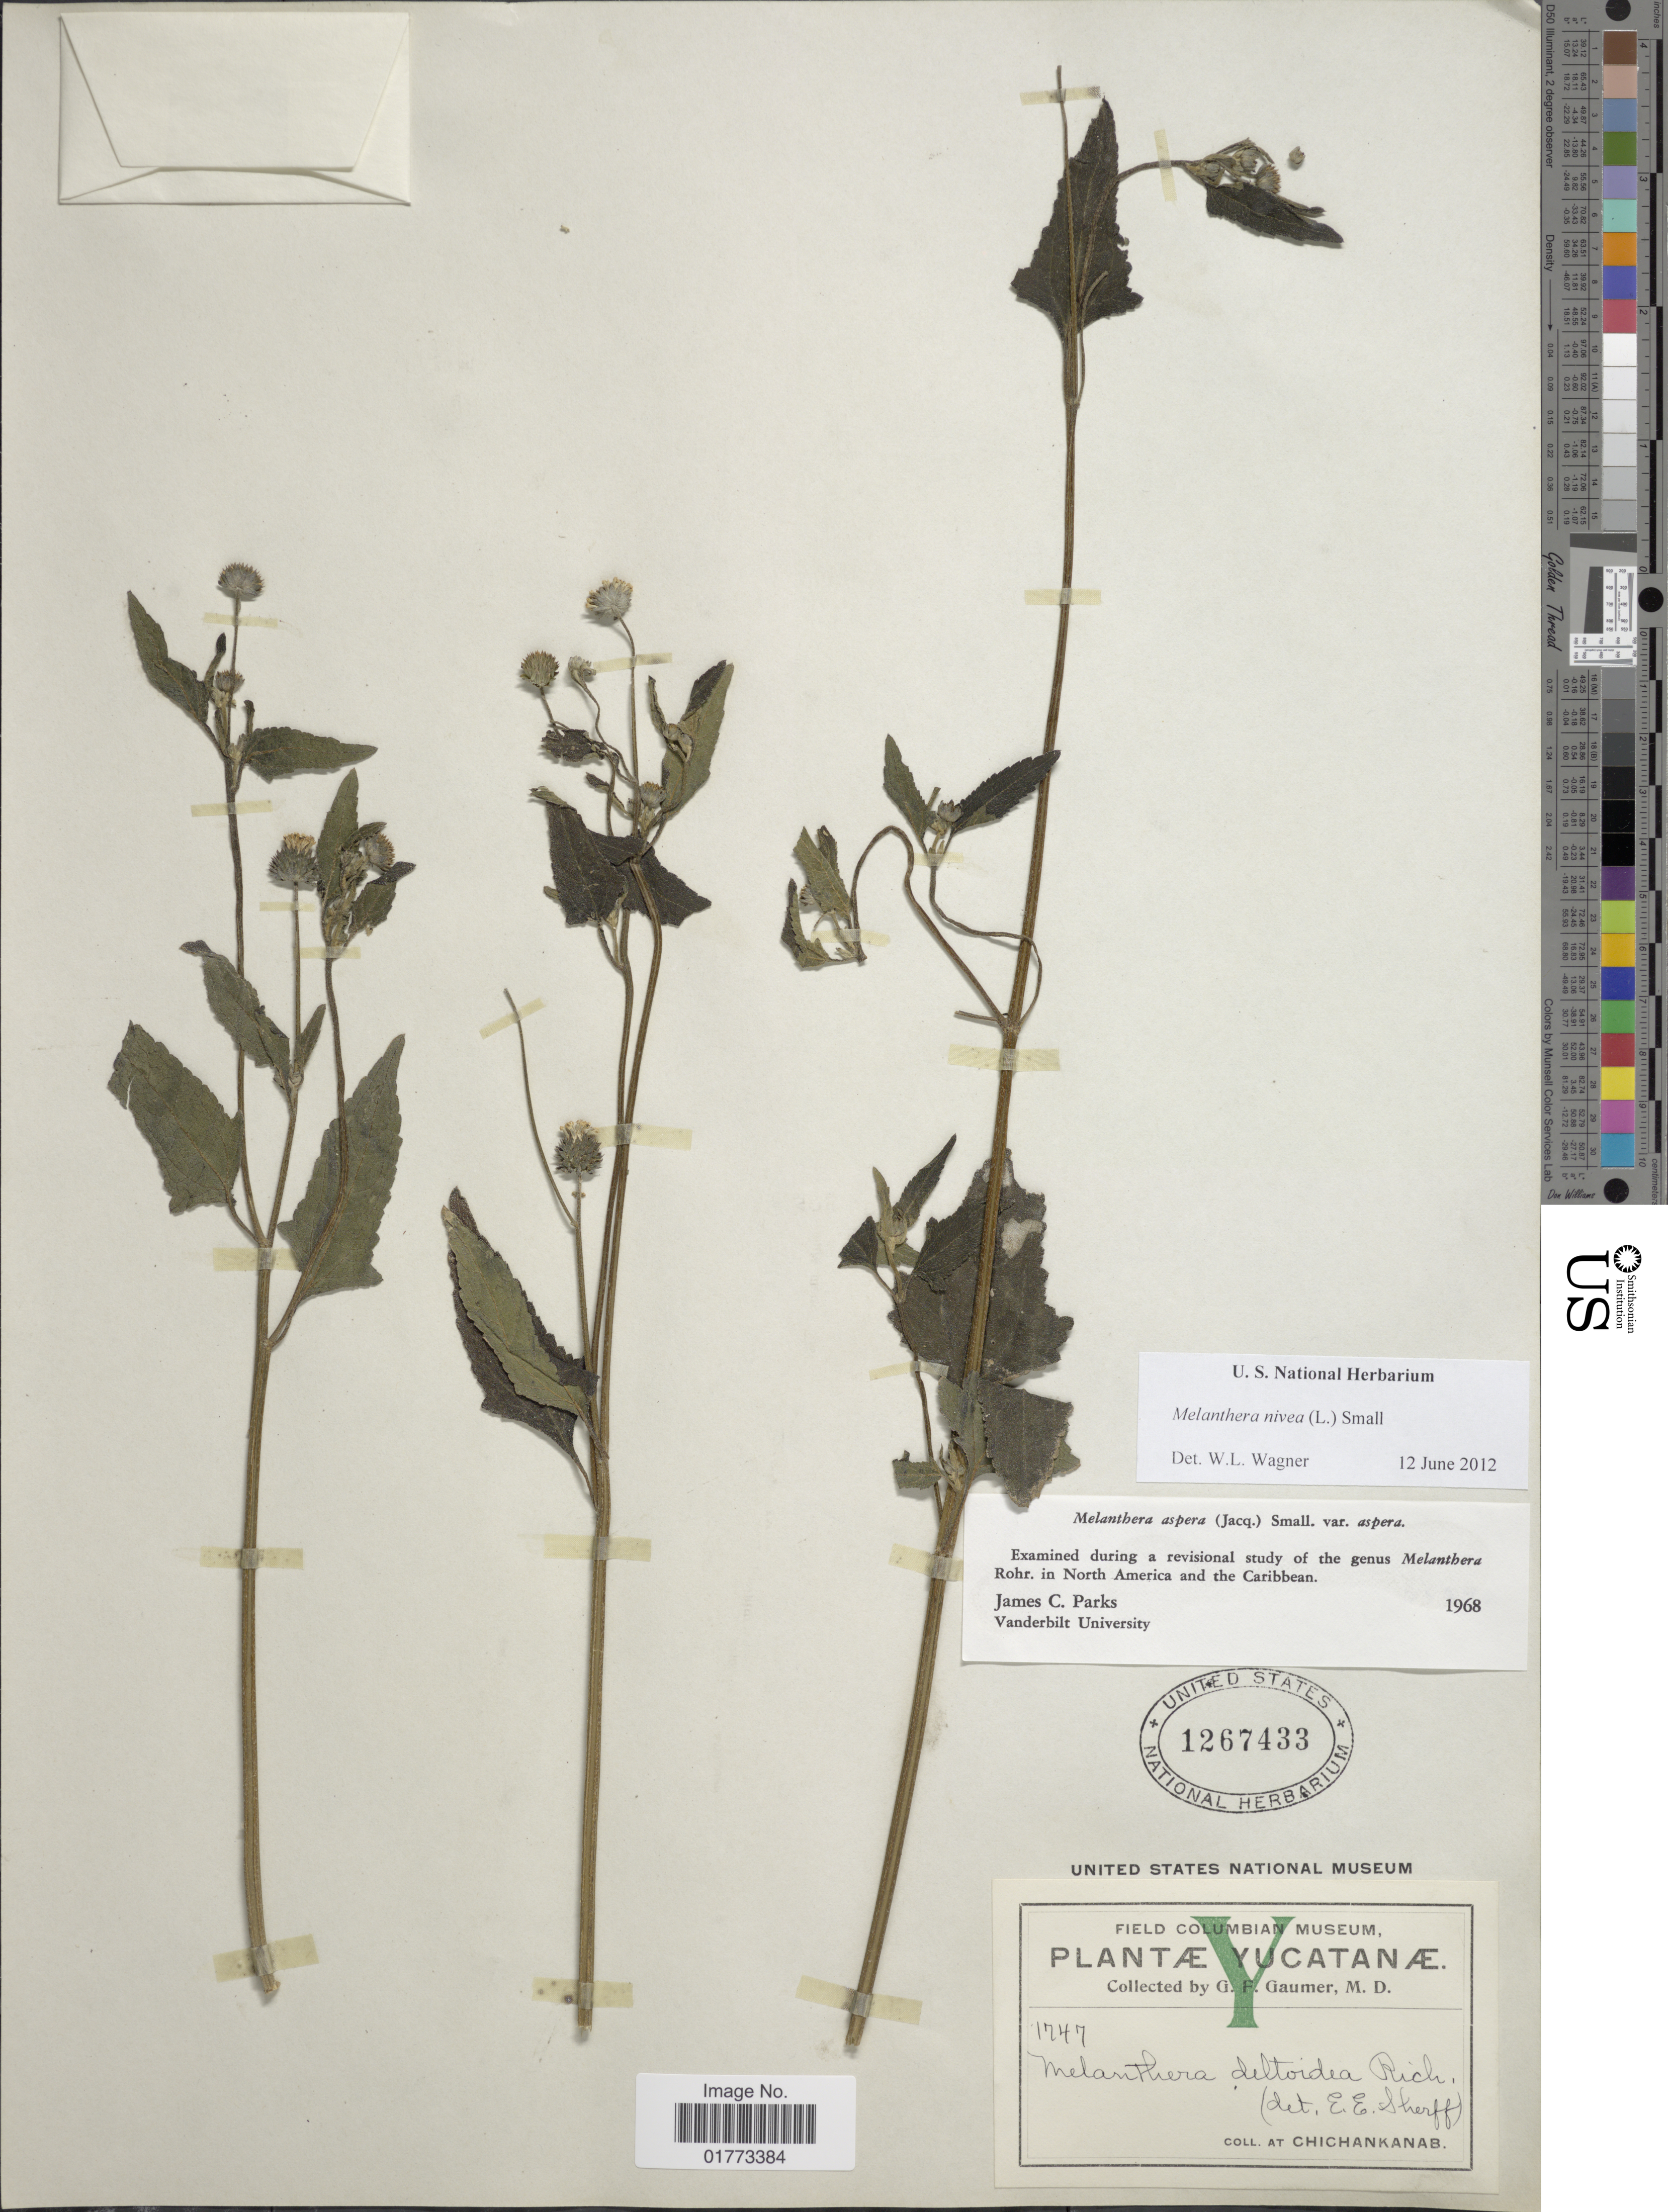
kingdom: Plantae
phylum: Tracheophyta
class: Magnoliopsida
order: Asterales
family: Asteraceae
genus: Melanthera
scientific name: Melanthera nivea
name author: (L.) Small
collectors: G. F. Gaumer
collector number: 1747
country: Mexico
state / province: Yucatán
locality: At Chichankanab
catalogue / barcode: US 1267433